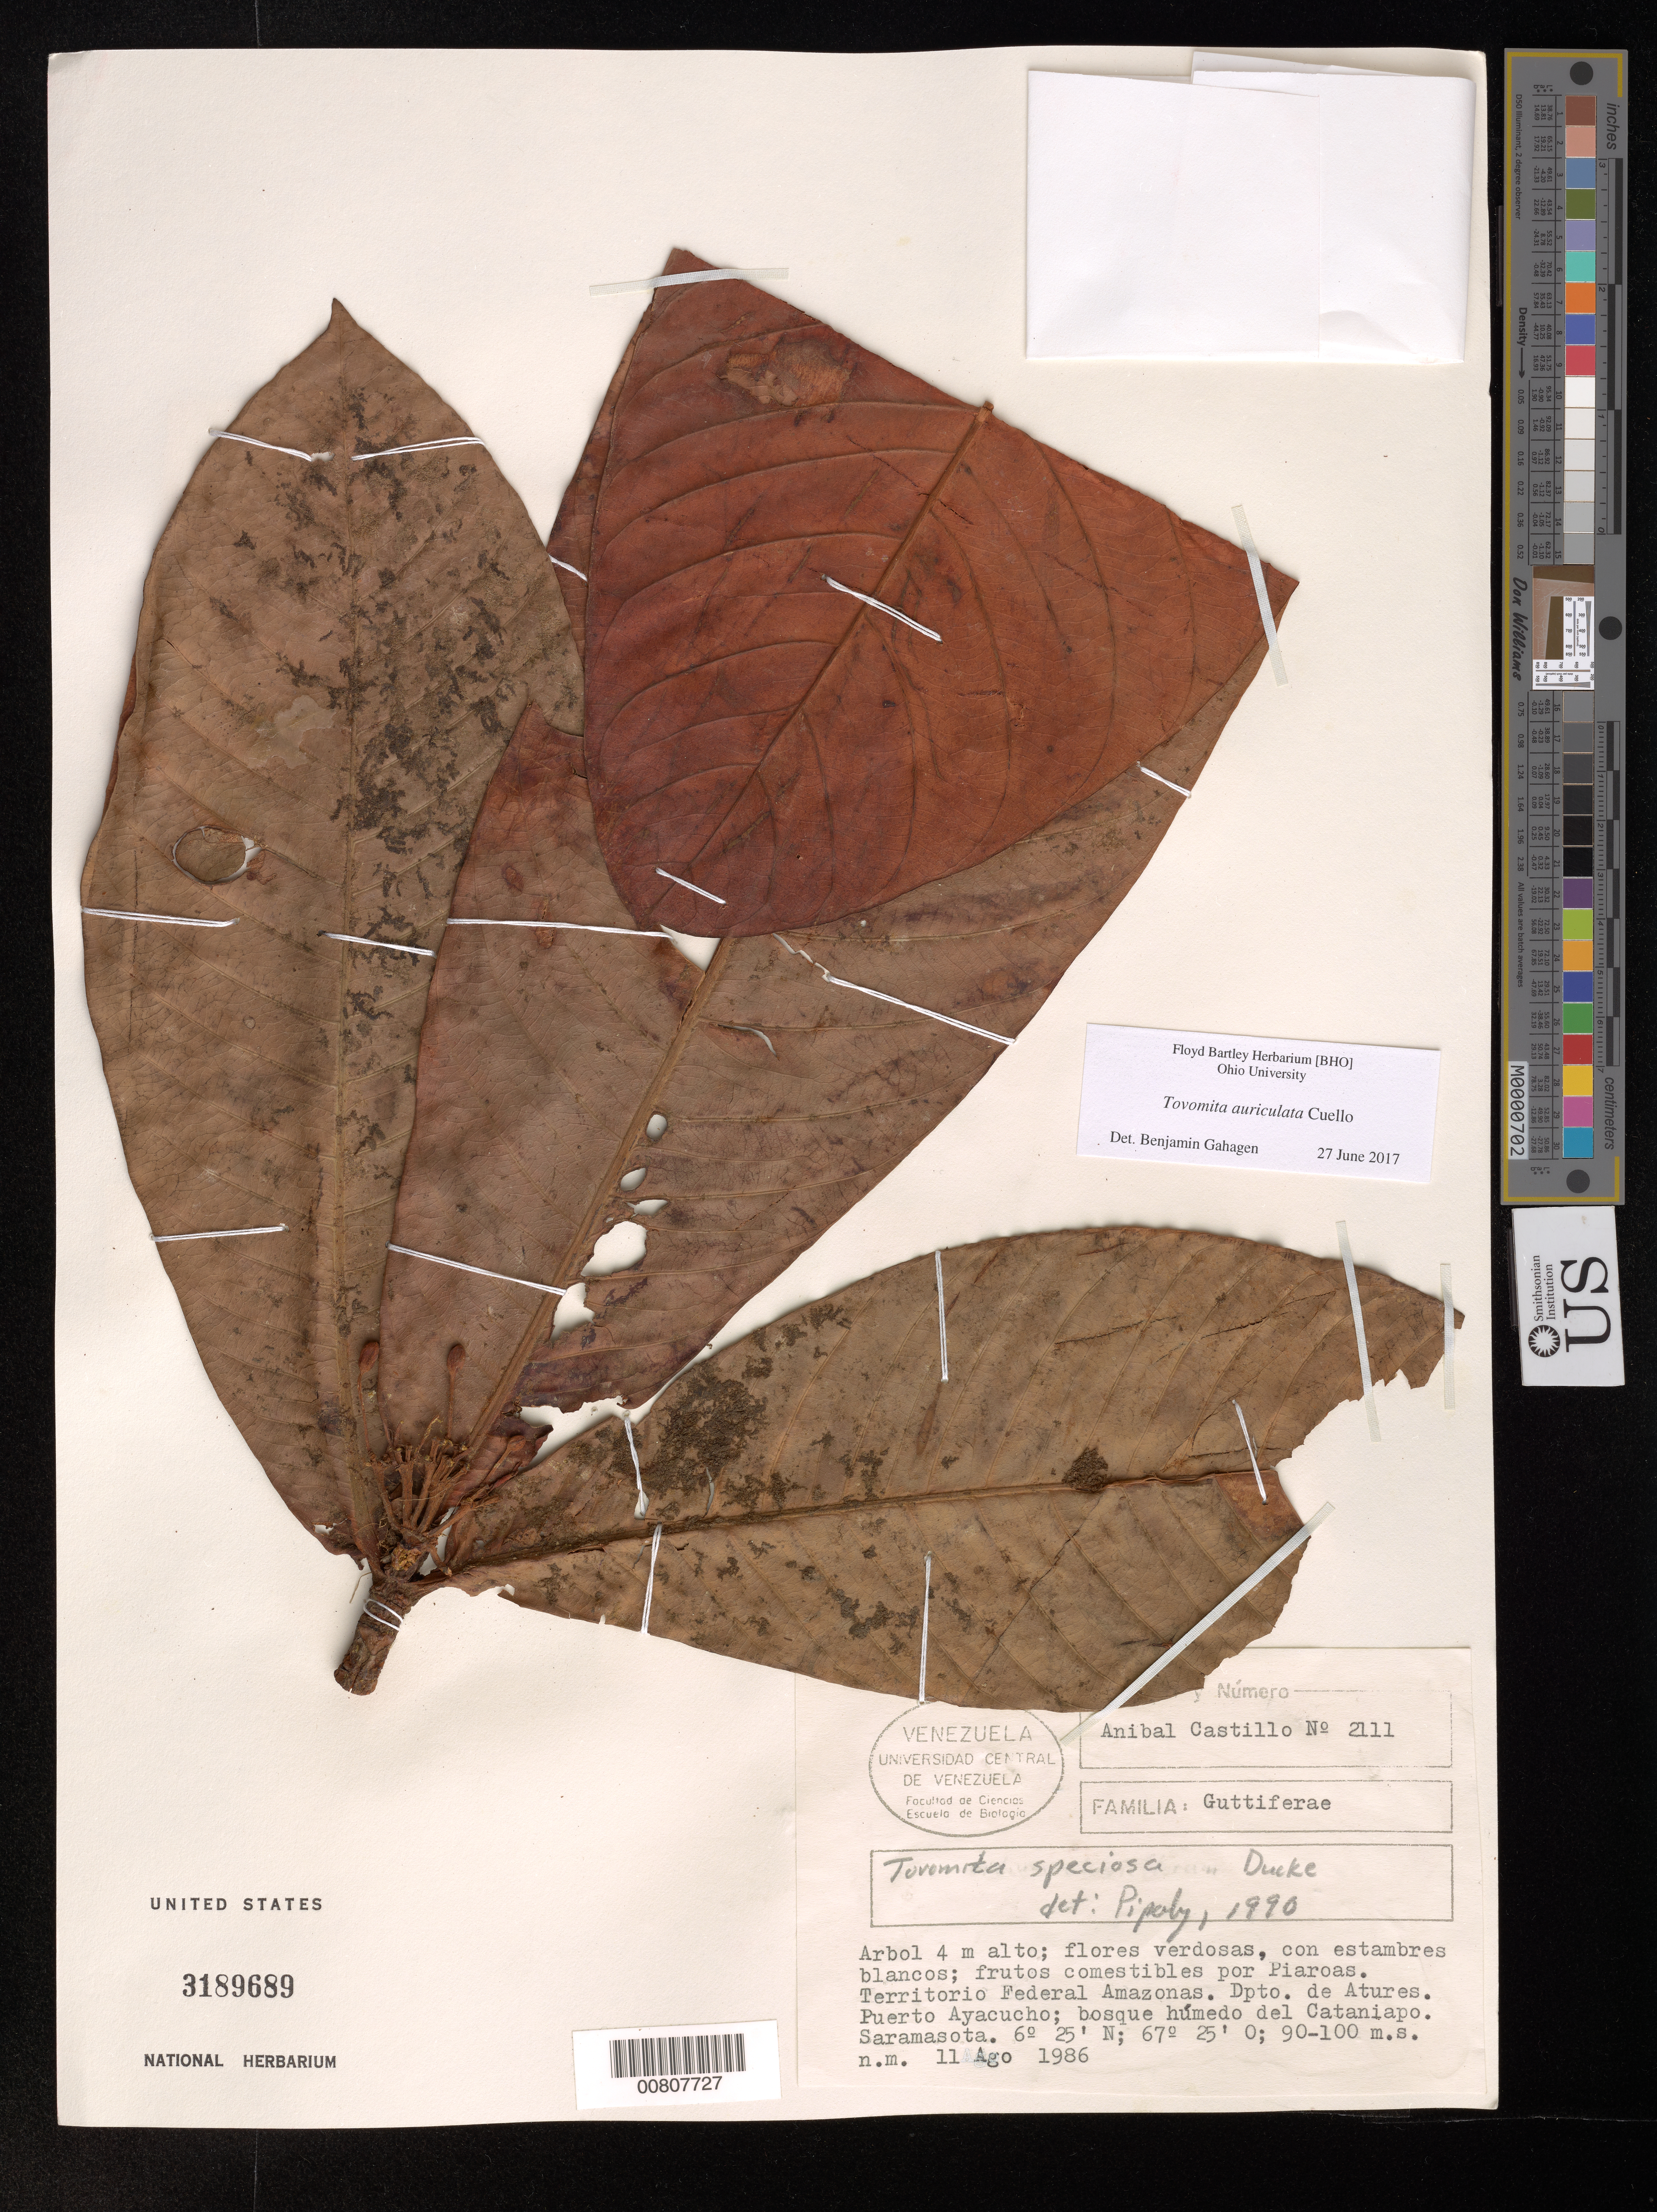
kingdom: Plantae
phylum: Tracheophyta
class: Magnoliopsida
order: Malpighiales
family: Clusiaceae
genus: Tovomita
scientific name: Tovomita auriculata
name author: Cuello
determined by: Gahagen, Benjamin, (BHO), Ohio University (UNITED STATES)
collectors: A. Castillo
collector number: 2111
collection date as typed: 11-Aug-86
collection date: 1986-08-11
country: Venezuela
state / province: Amazonas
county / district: Atures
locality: Puerto Ayacucho, Río Cataniapo, entre Saramasota y San Pedro de Cataniapo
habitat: Bosque húmedo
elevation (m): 90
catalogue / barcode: US 3189689